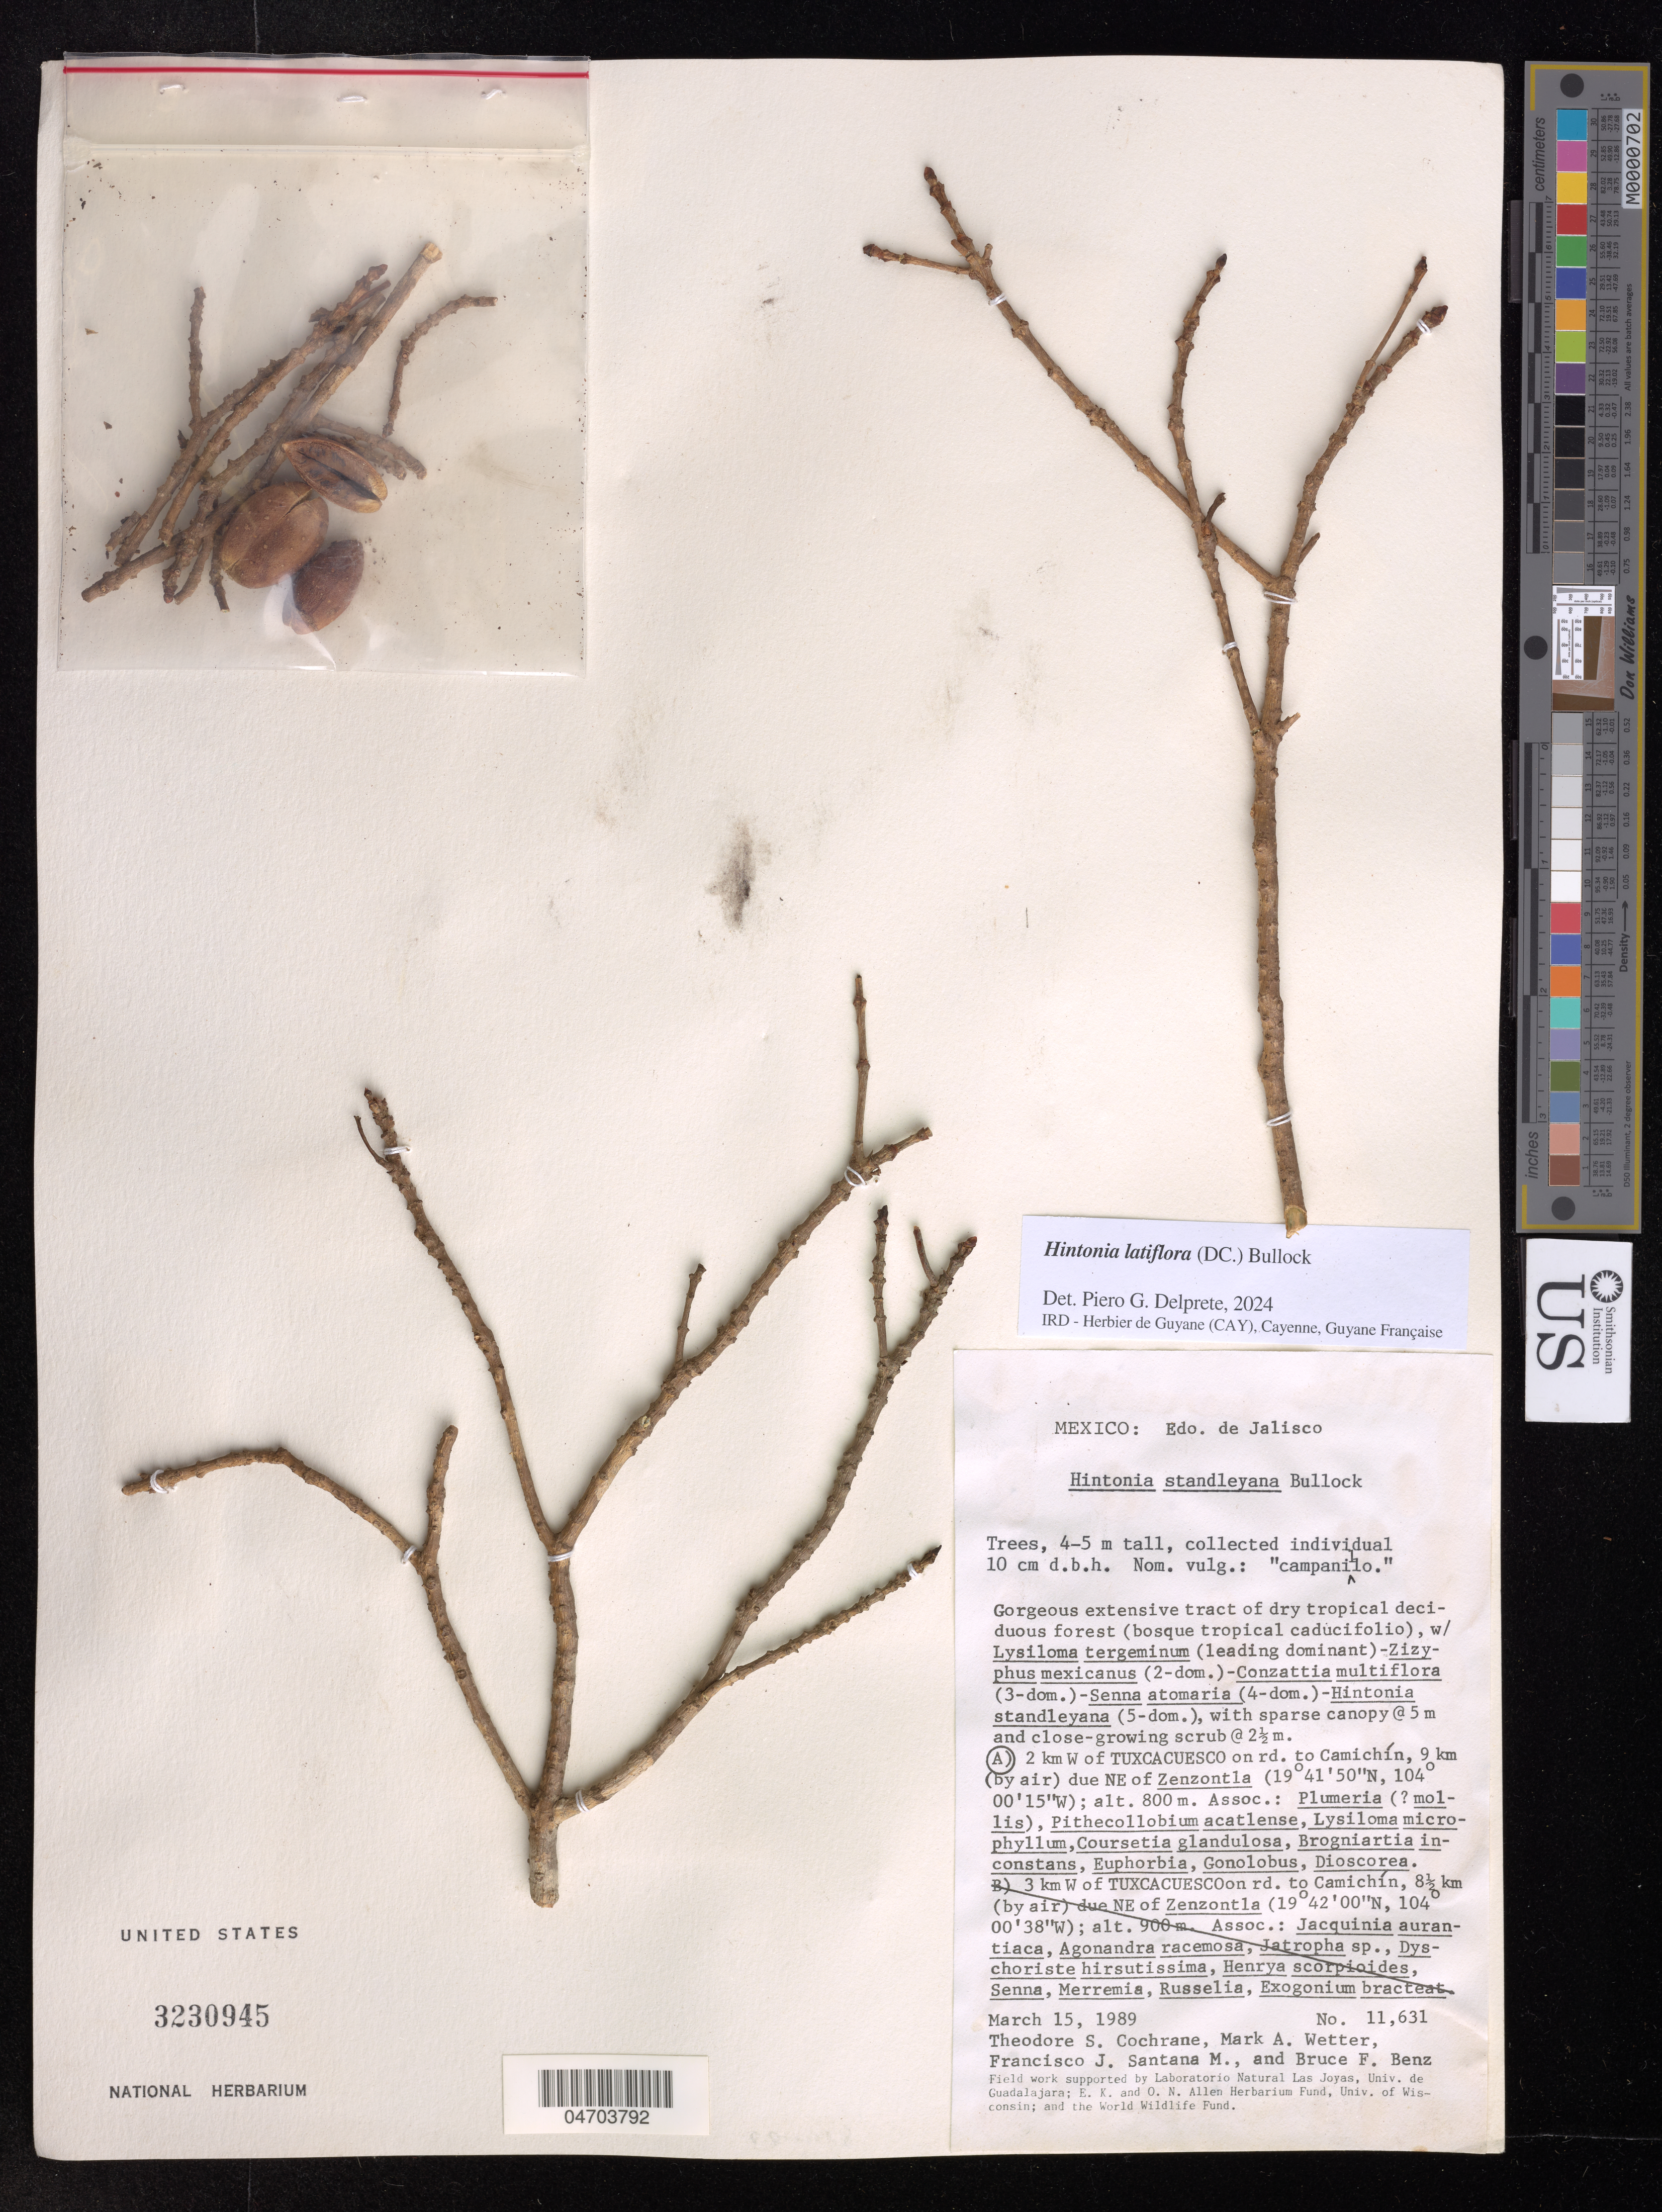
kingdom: Plantae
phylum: Tracheophyta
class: Magnoliopsida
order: Gentianales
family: Rubiaceae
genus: Hintonia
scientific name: Hintonia latiflora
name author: (Sessé & Moc. ex DC.) Bullock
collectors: S. Theodore, S. Cochrane & F. J. Santana M.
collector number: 11631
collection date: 1989-03-15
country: Mexico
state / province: Jalisco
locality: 2 km W of Tuxcacuesco on rd. to Camichín, 9 km due NE of Zenzontla.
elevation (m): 800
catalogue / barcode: US 3230945